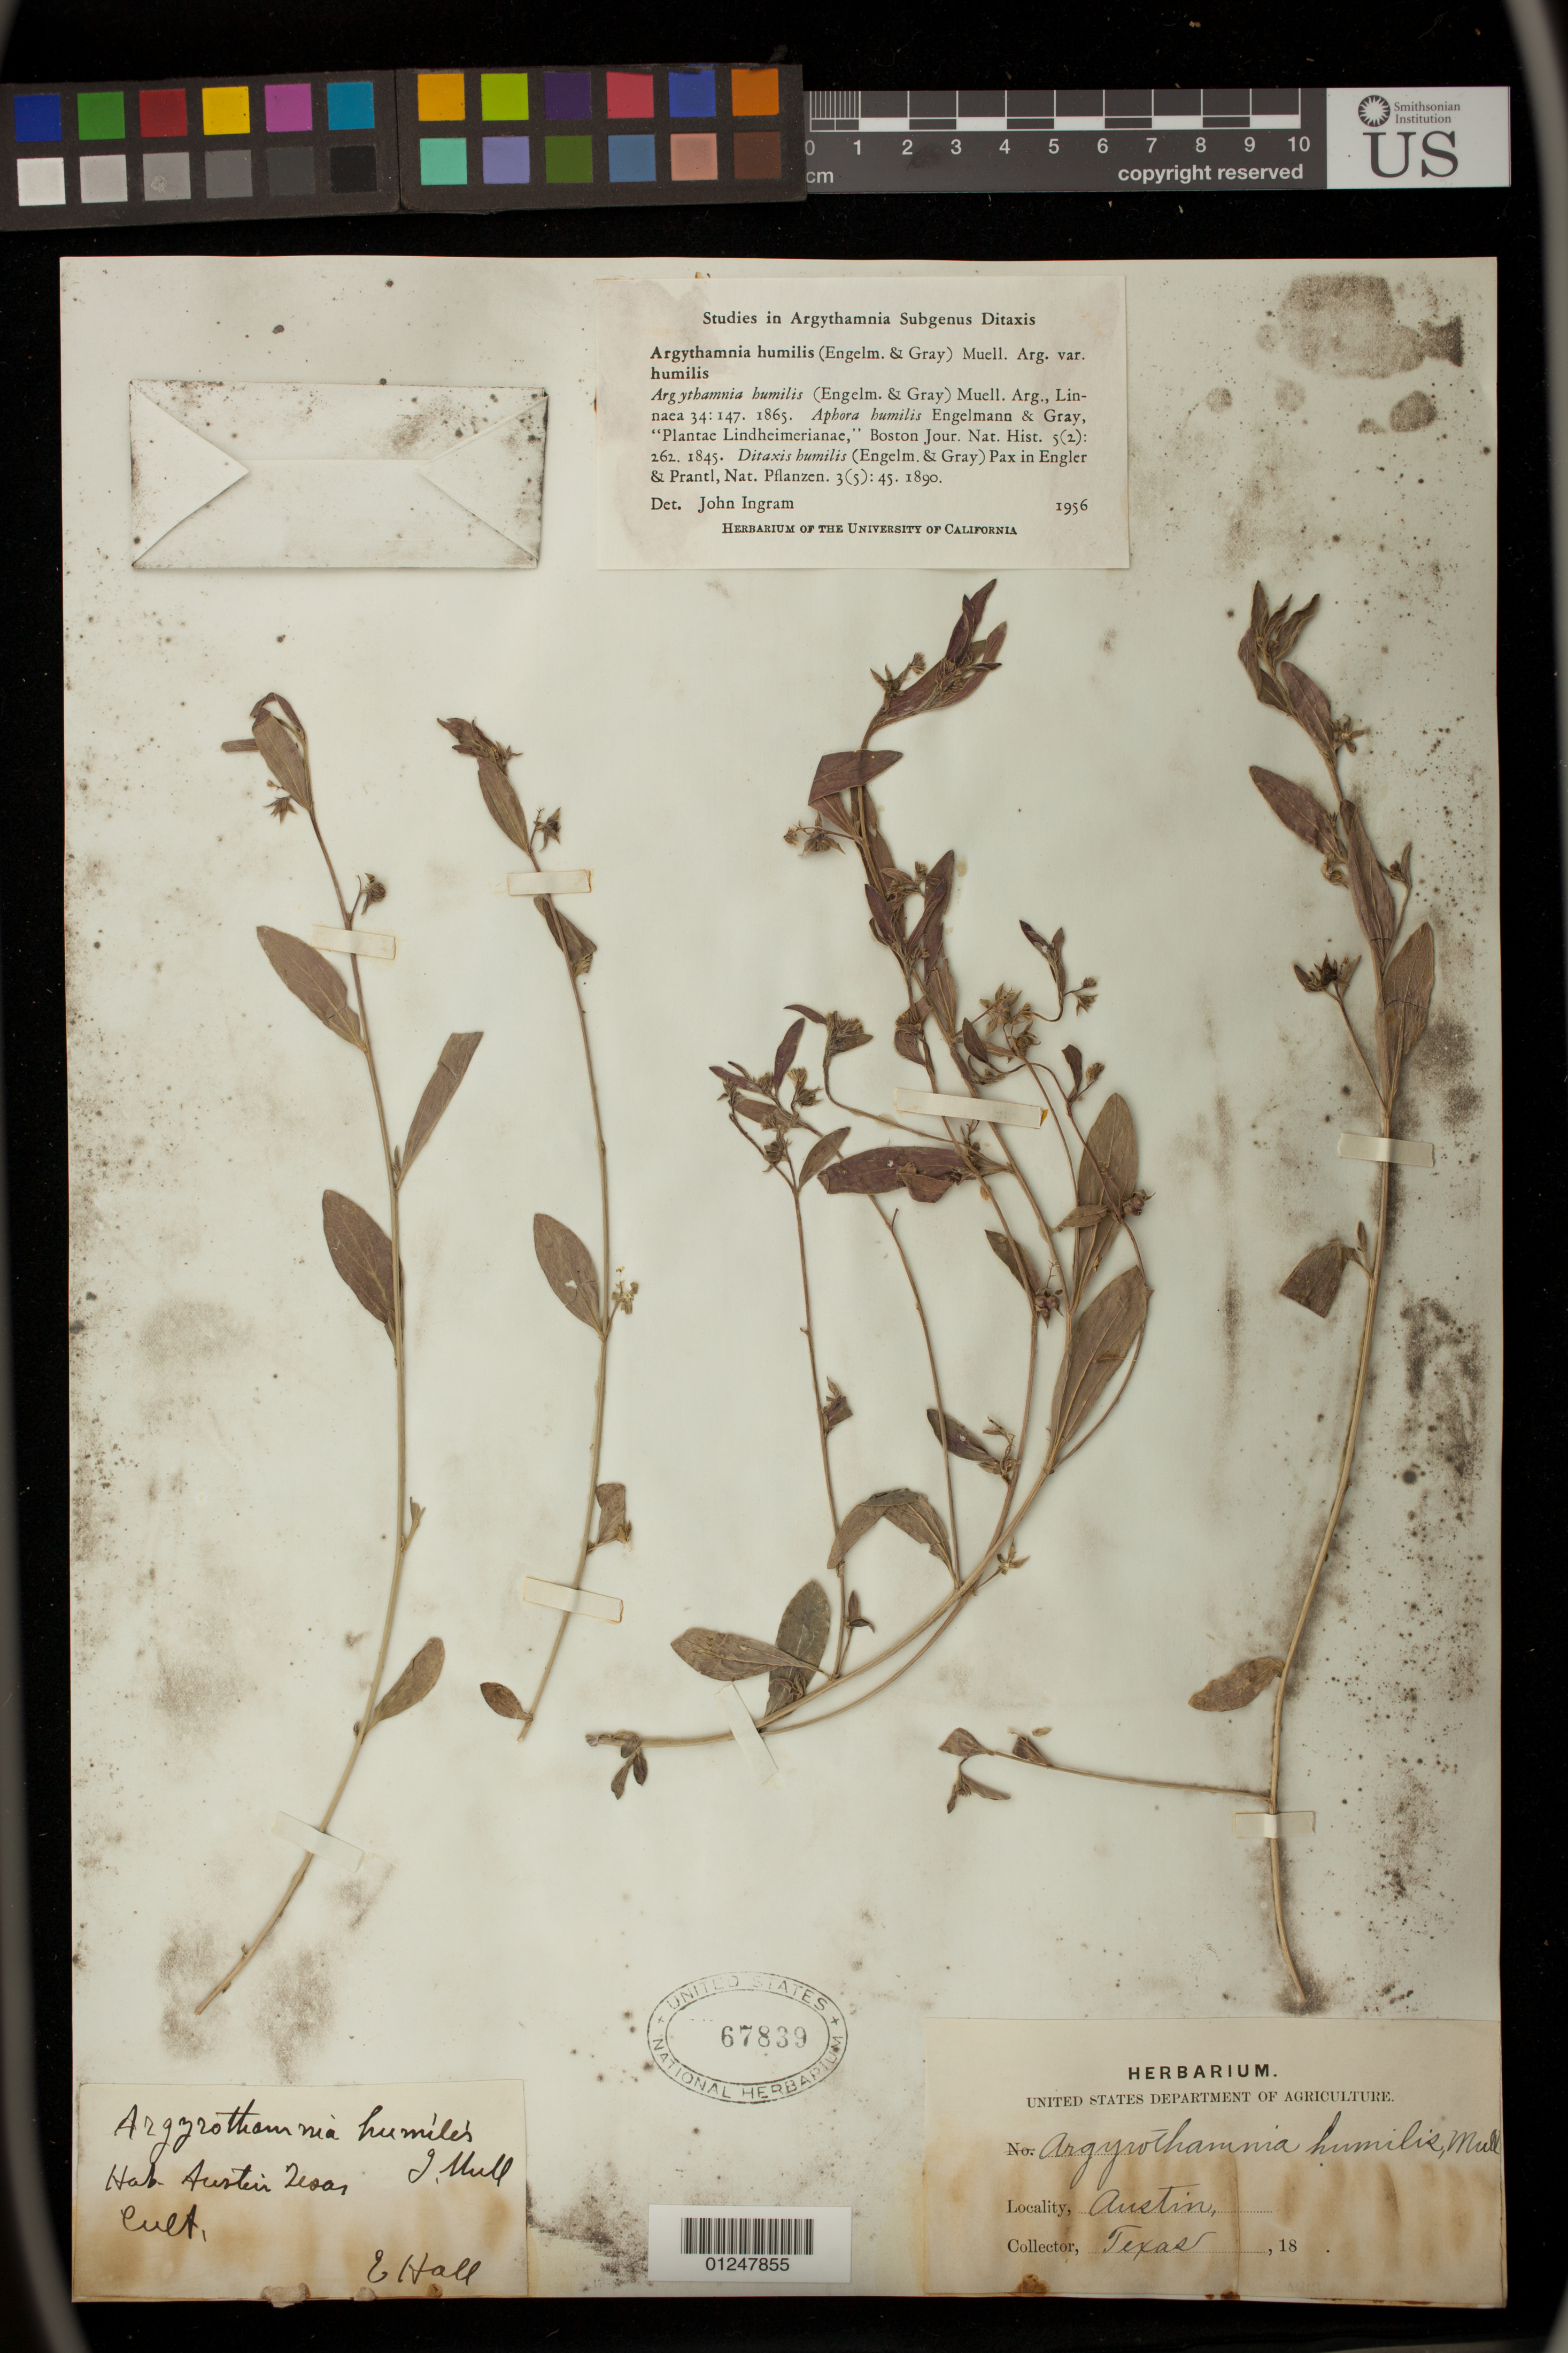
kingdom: Plantae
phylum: Tracheophyta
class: Magnoliopsida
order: Malpighiales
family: Euphorbiaceae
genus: Argythamnia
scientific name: Argythamnia humilis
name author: (Engelm. & A. Gray) Müll. Arg.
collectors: E. Hall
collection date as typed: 18--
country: United States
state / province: Texas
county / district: Travis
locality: Hab. Austin Texas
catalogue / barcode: US 67839